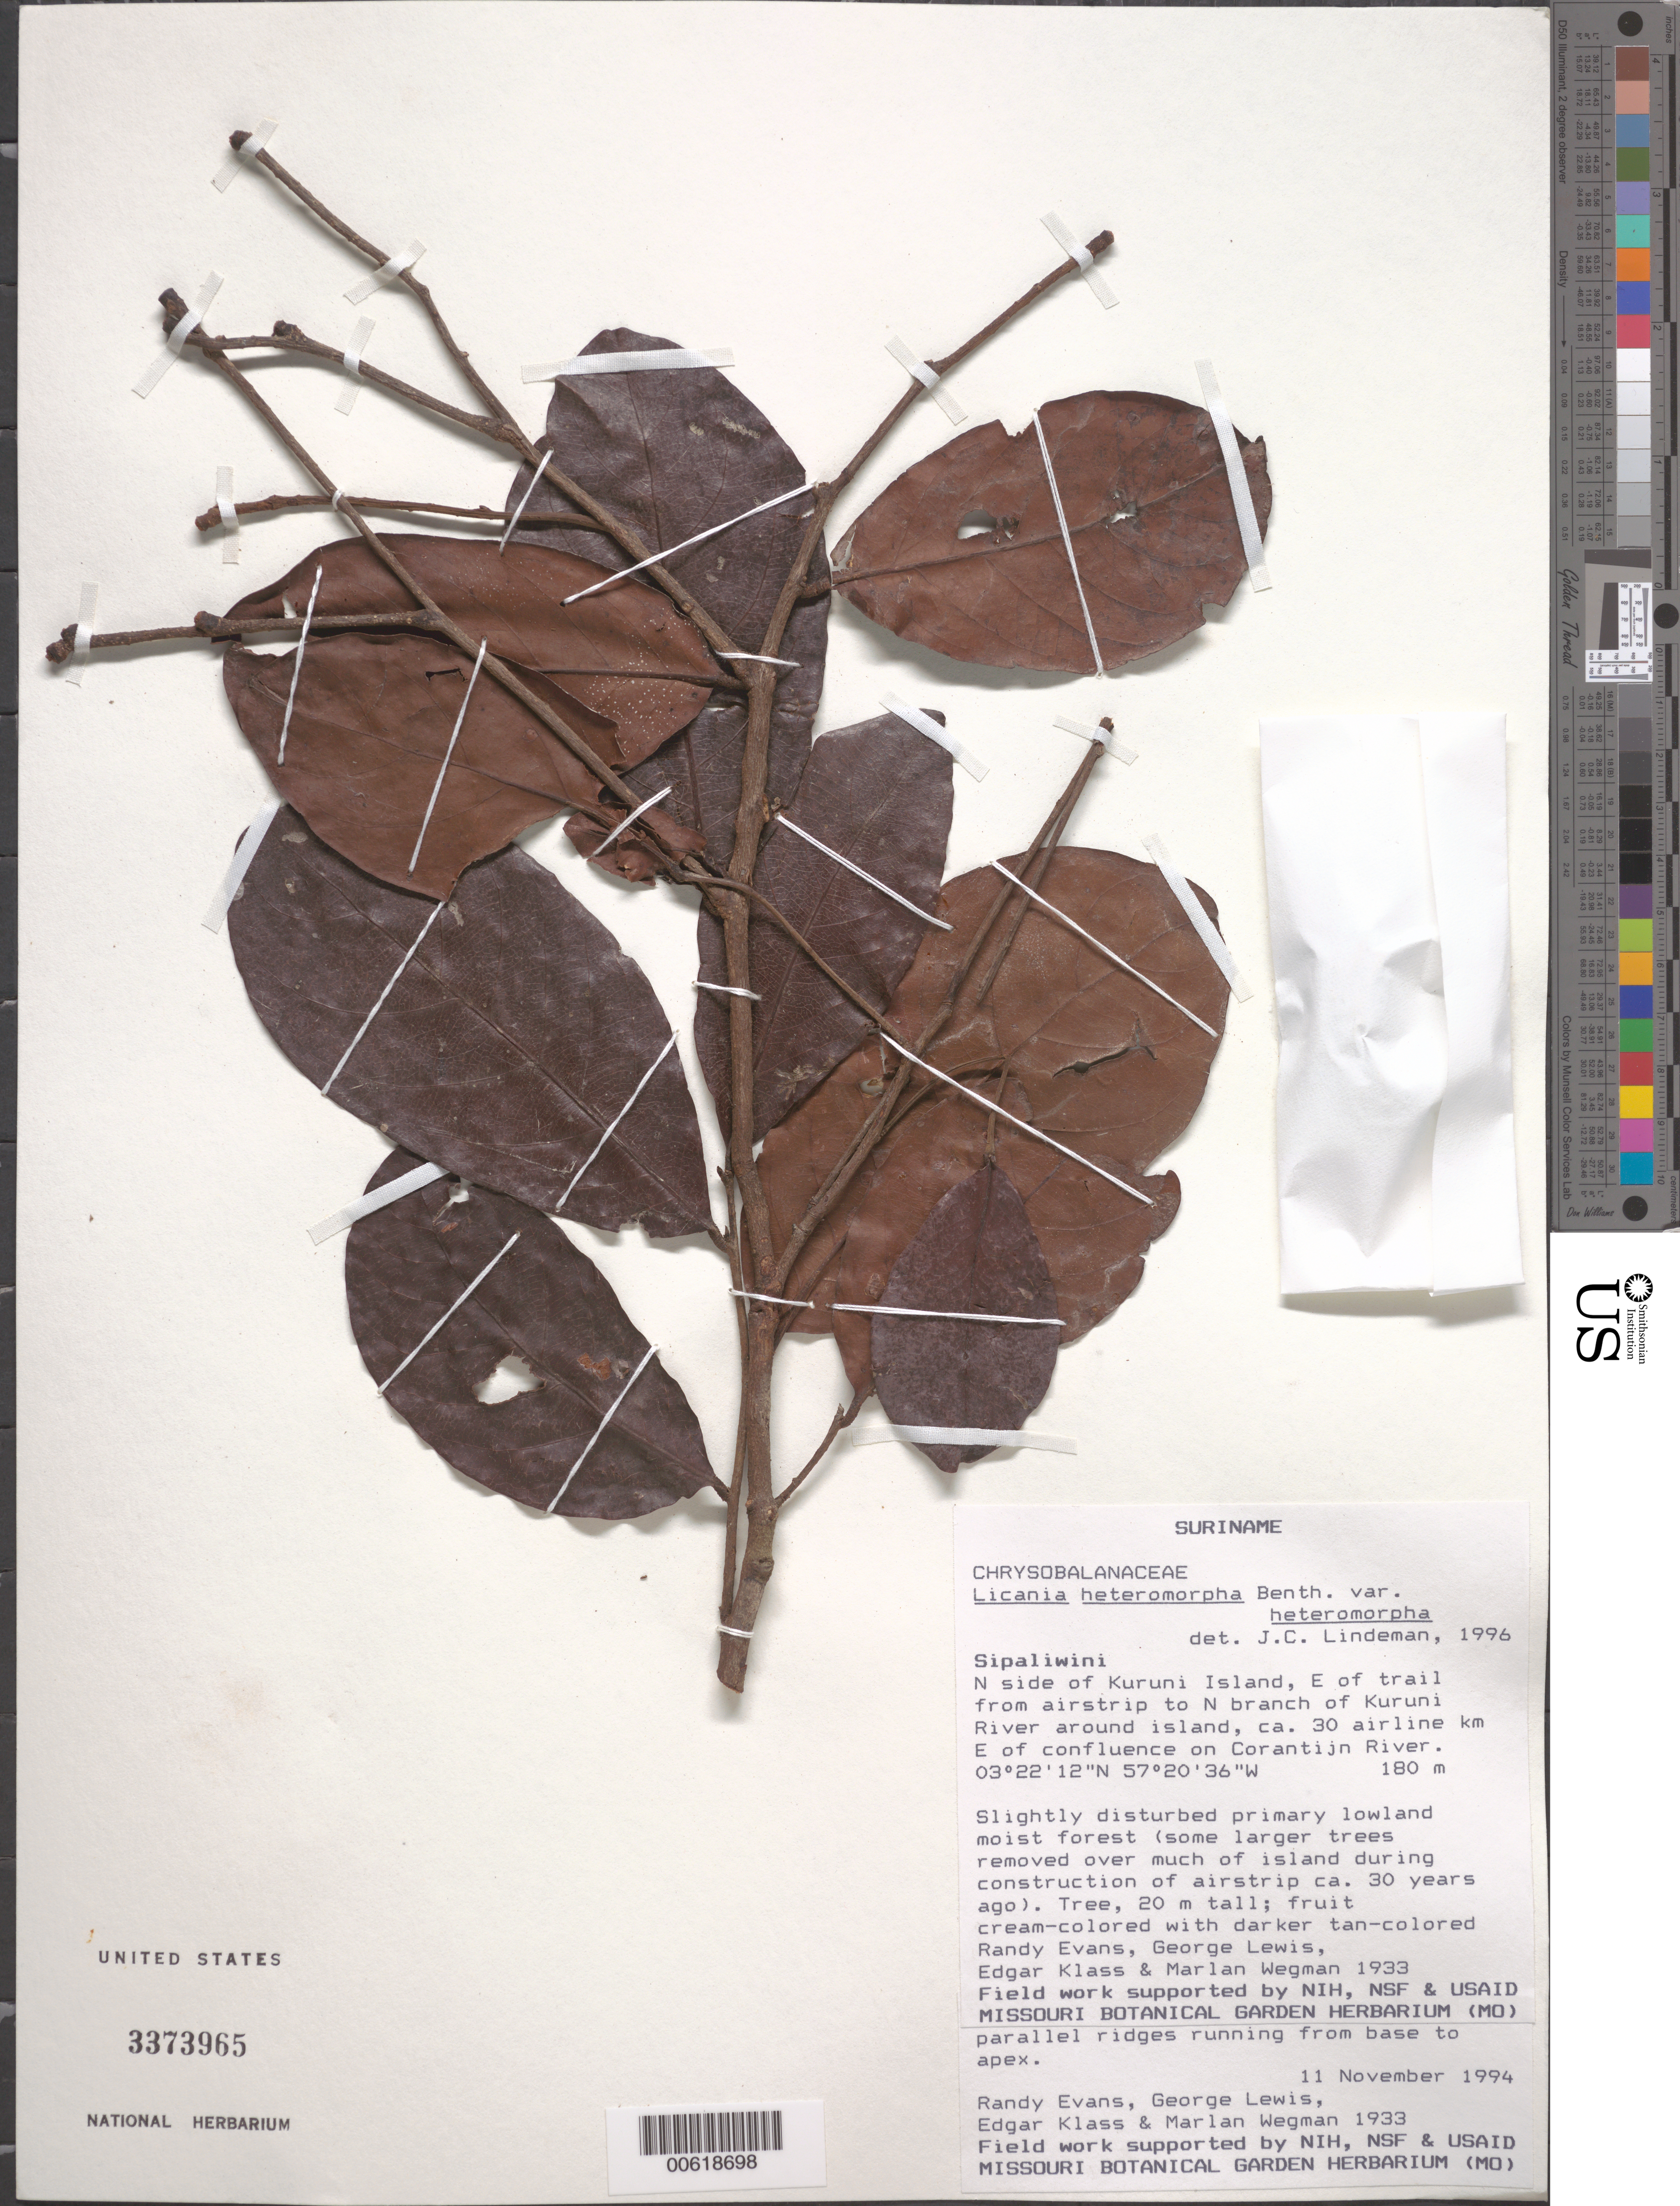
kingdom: Plantae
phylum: Tracheophyta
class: Magnoliopsida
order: Malpighiales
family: Chrysobalanaceae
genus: Hymenopus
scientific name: Hymenopus heteromorphus var. heteromorphus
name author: (Benth.) Sothers & Prance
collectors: R. Evans, G. Lewis, E. Klass & M. Wegman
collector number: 1933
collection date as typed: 11-Nov-94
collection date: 1994-11-11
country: Suriname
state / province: Sipaliwini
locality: Kuruni Island, N side, E of trail from airstrip to N branch of Kuruni R., ca 30 airline km E of confluence on Corantijn R.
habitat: Slightly disturbed primary lowland moist forest (some larger trees removed over much of island during construction of airstrip ca. 30 yrs. Ago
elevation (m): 180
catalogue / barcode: US 3373965